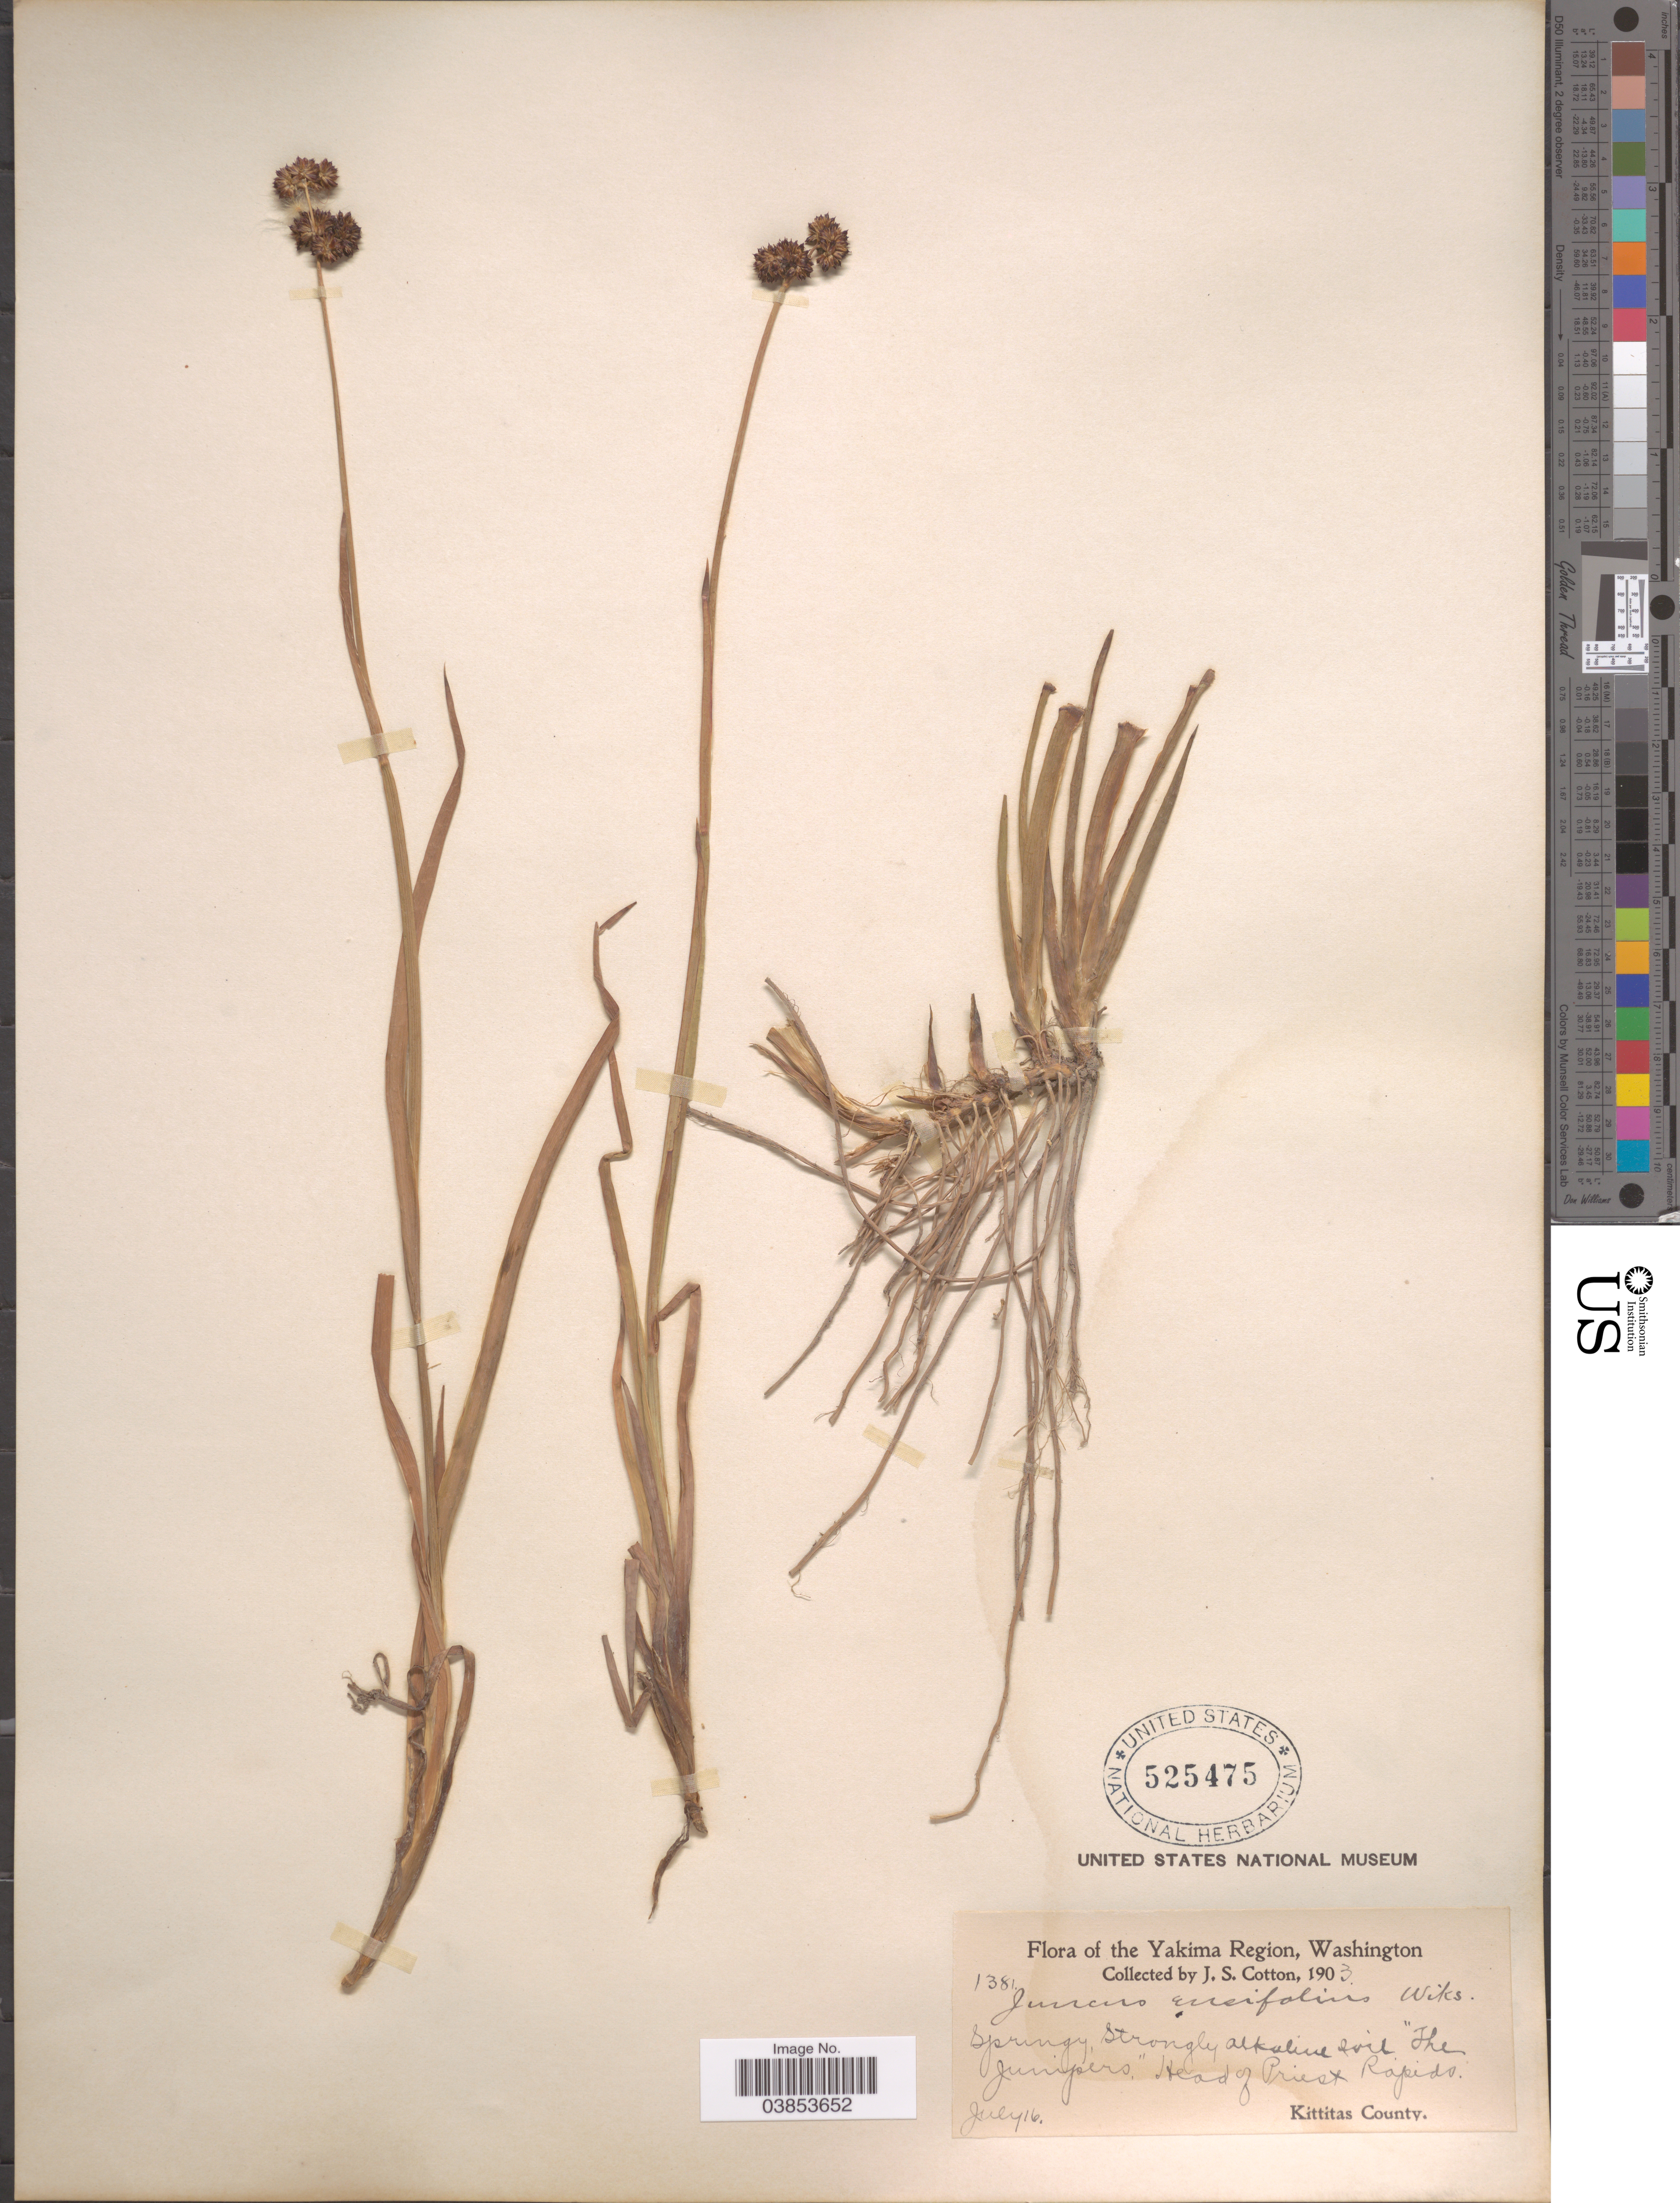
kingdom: Plantae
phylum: Tracheophyta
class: Liliopsida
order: Poales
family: Juncaceae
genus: Juncus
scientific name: Juncus ensifolius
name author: Wikstr.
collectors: J. S. Cotton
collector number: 1381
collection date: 1903-07-16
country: United States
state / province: Washington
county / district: Kittitas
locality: Yakima Region. 'The Junipers', Head of Priest Rapids. Kittitas County.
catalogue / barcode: US 525475